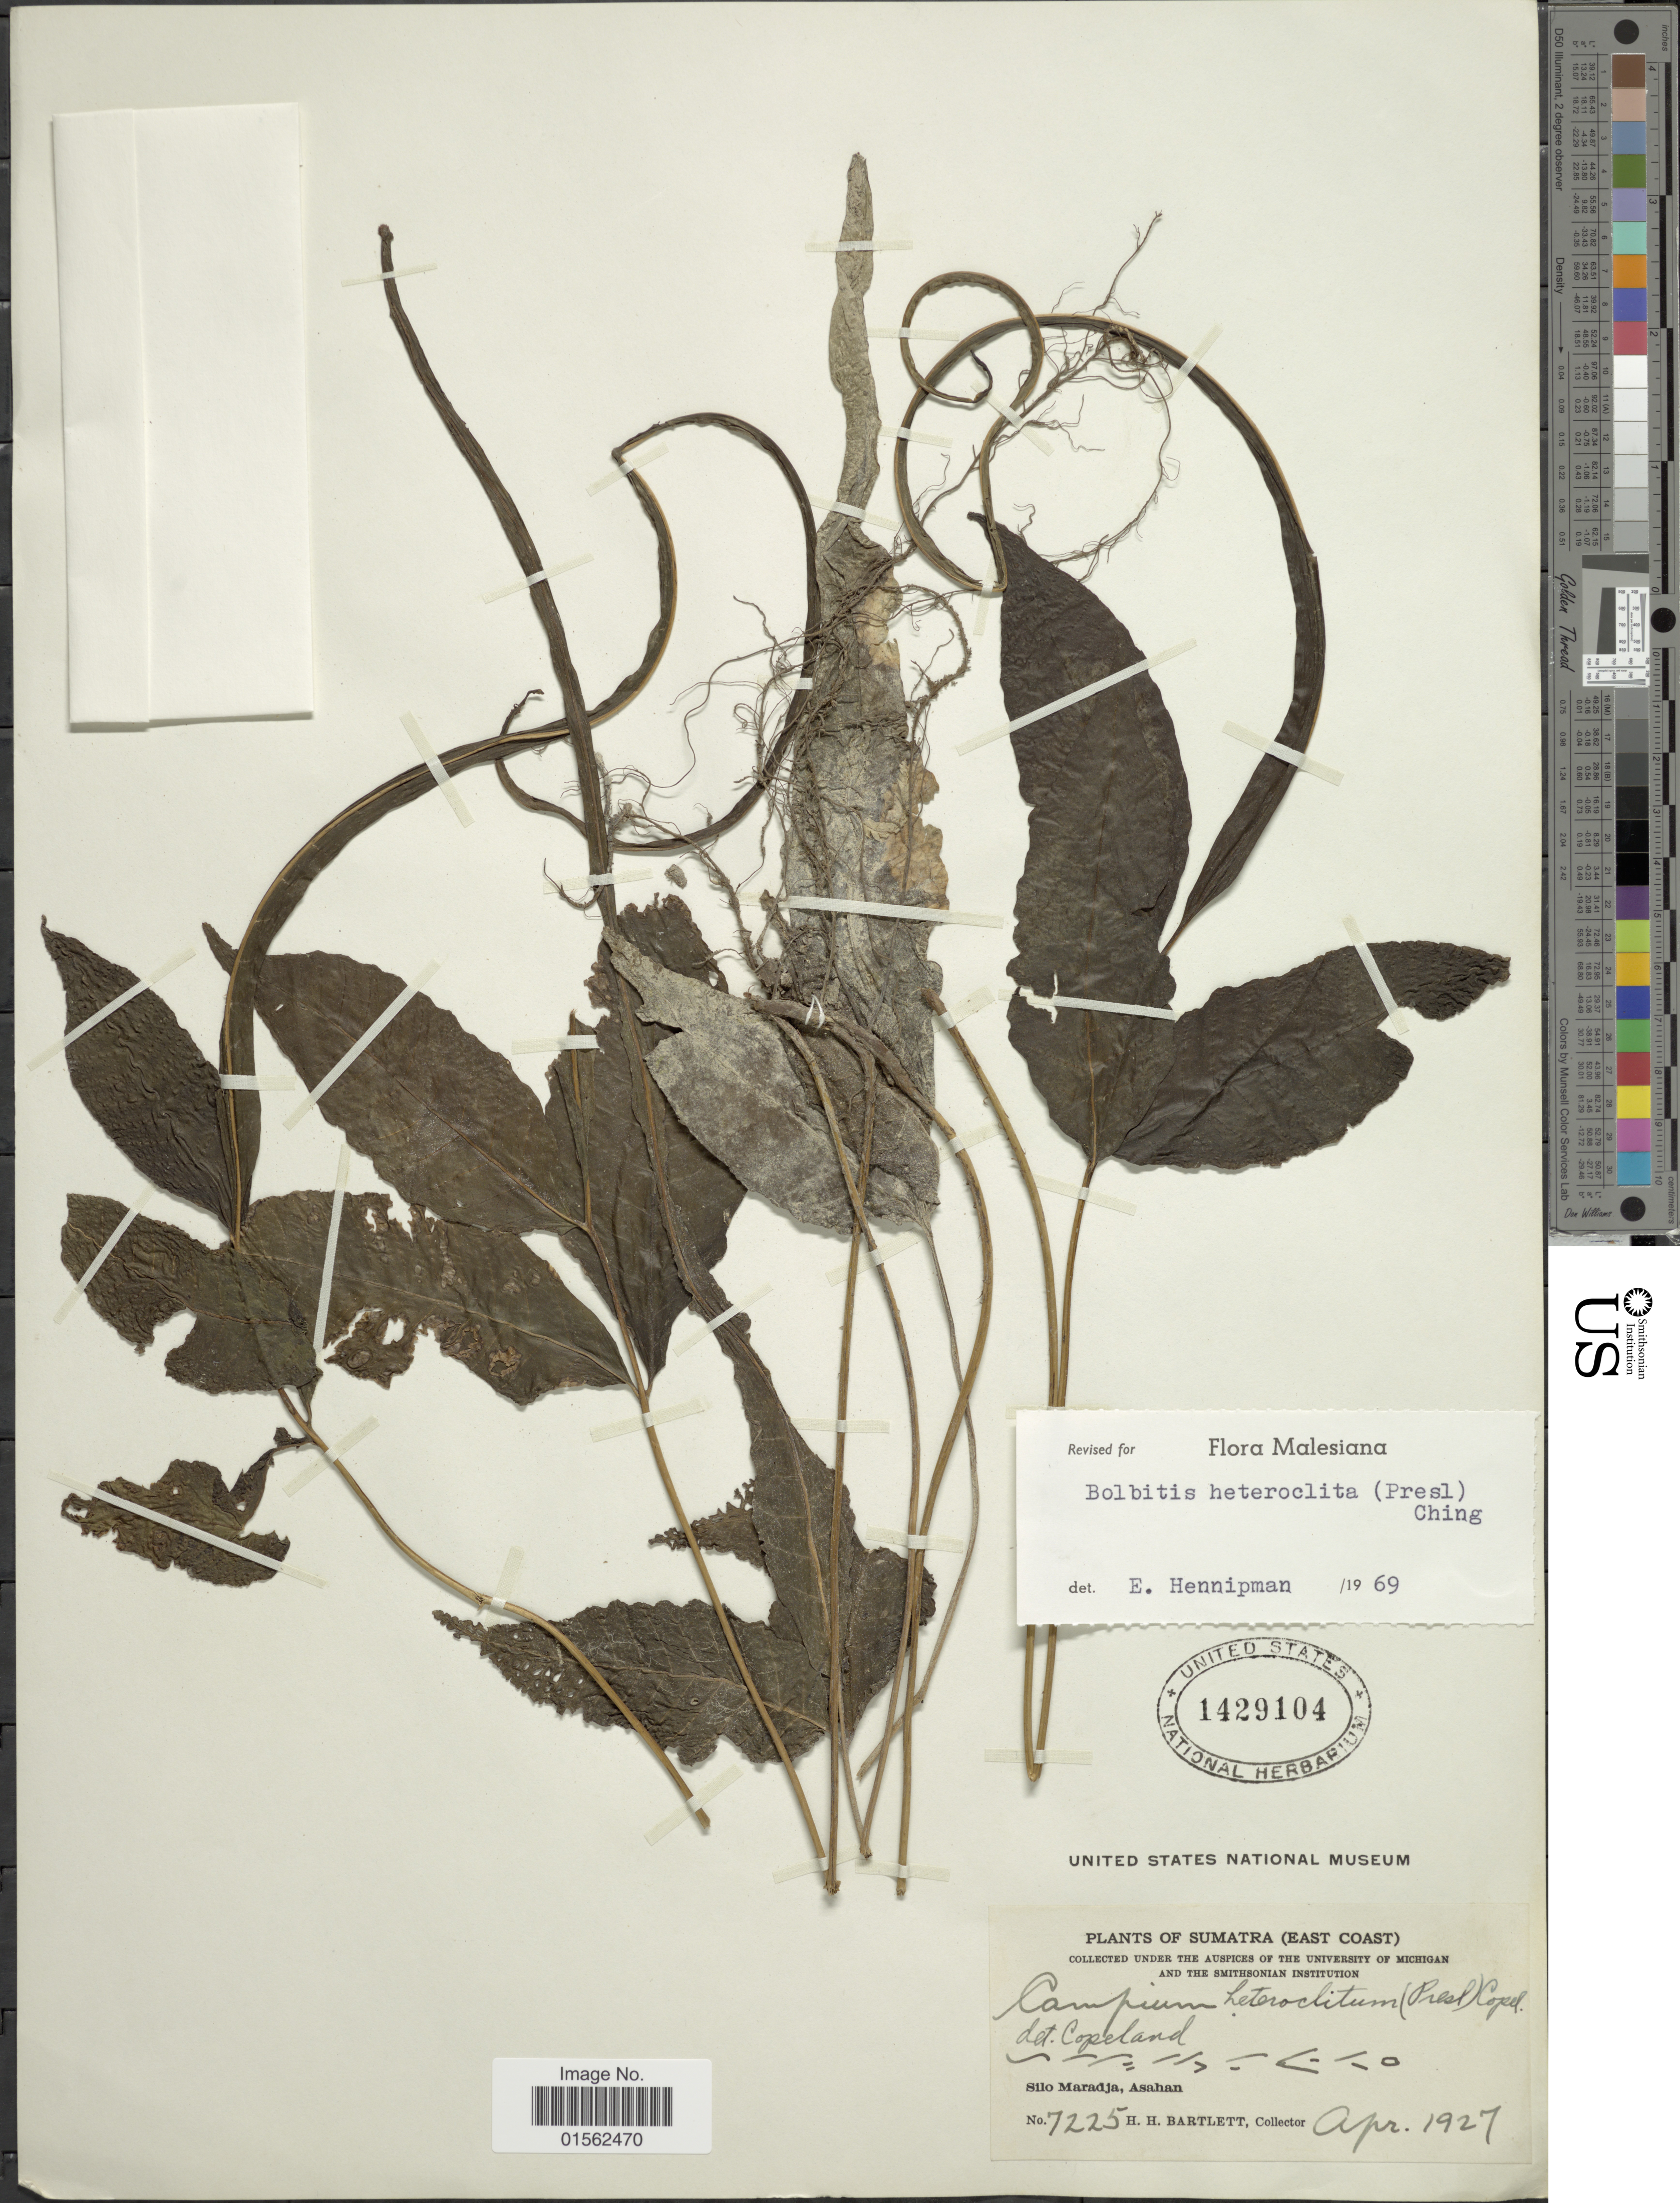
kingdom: Plantae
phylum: Tracheophyta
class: Polypodiopsida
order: Polypodiales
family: Dryopteridaceae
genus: Bolbitis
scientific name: Bolbitis heteroclita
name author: (C. Presl) Ching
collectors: H. H. Bartlett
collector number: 7225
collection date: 1927-04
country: Indonesia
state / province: Sumatra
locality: Sumatra (East Coast), Silo Maradja, Asahan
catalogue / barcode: US 1429104